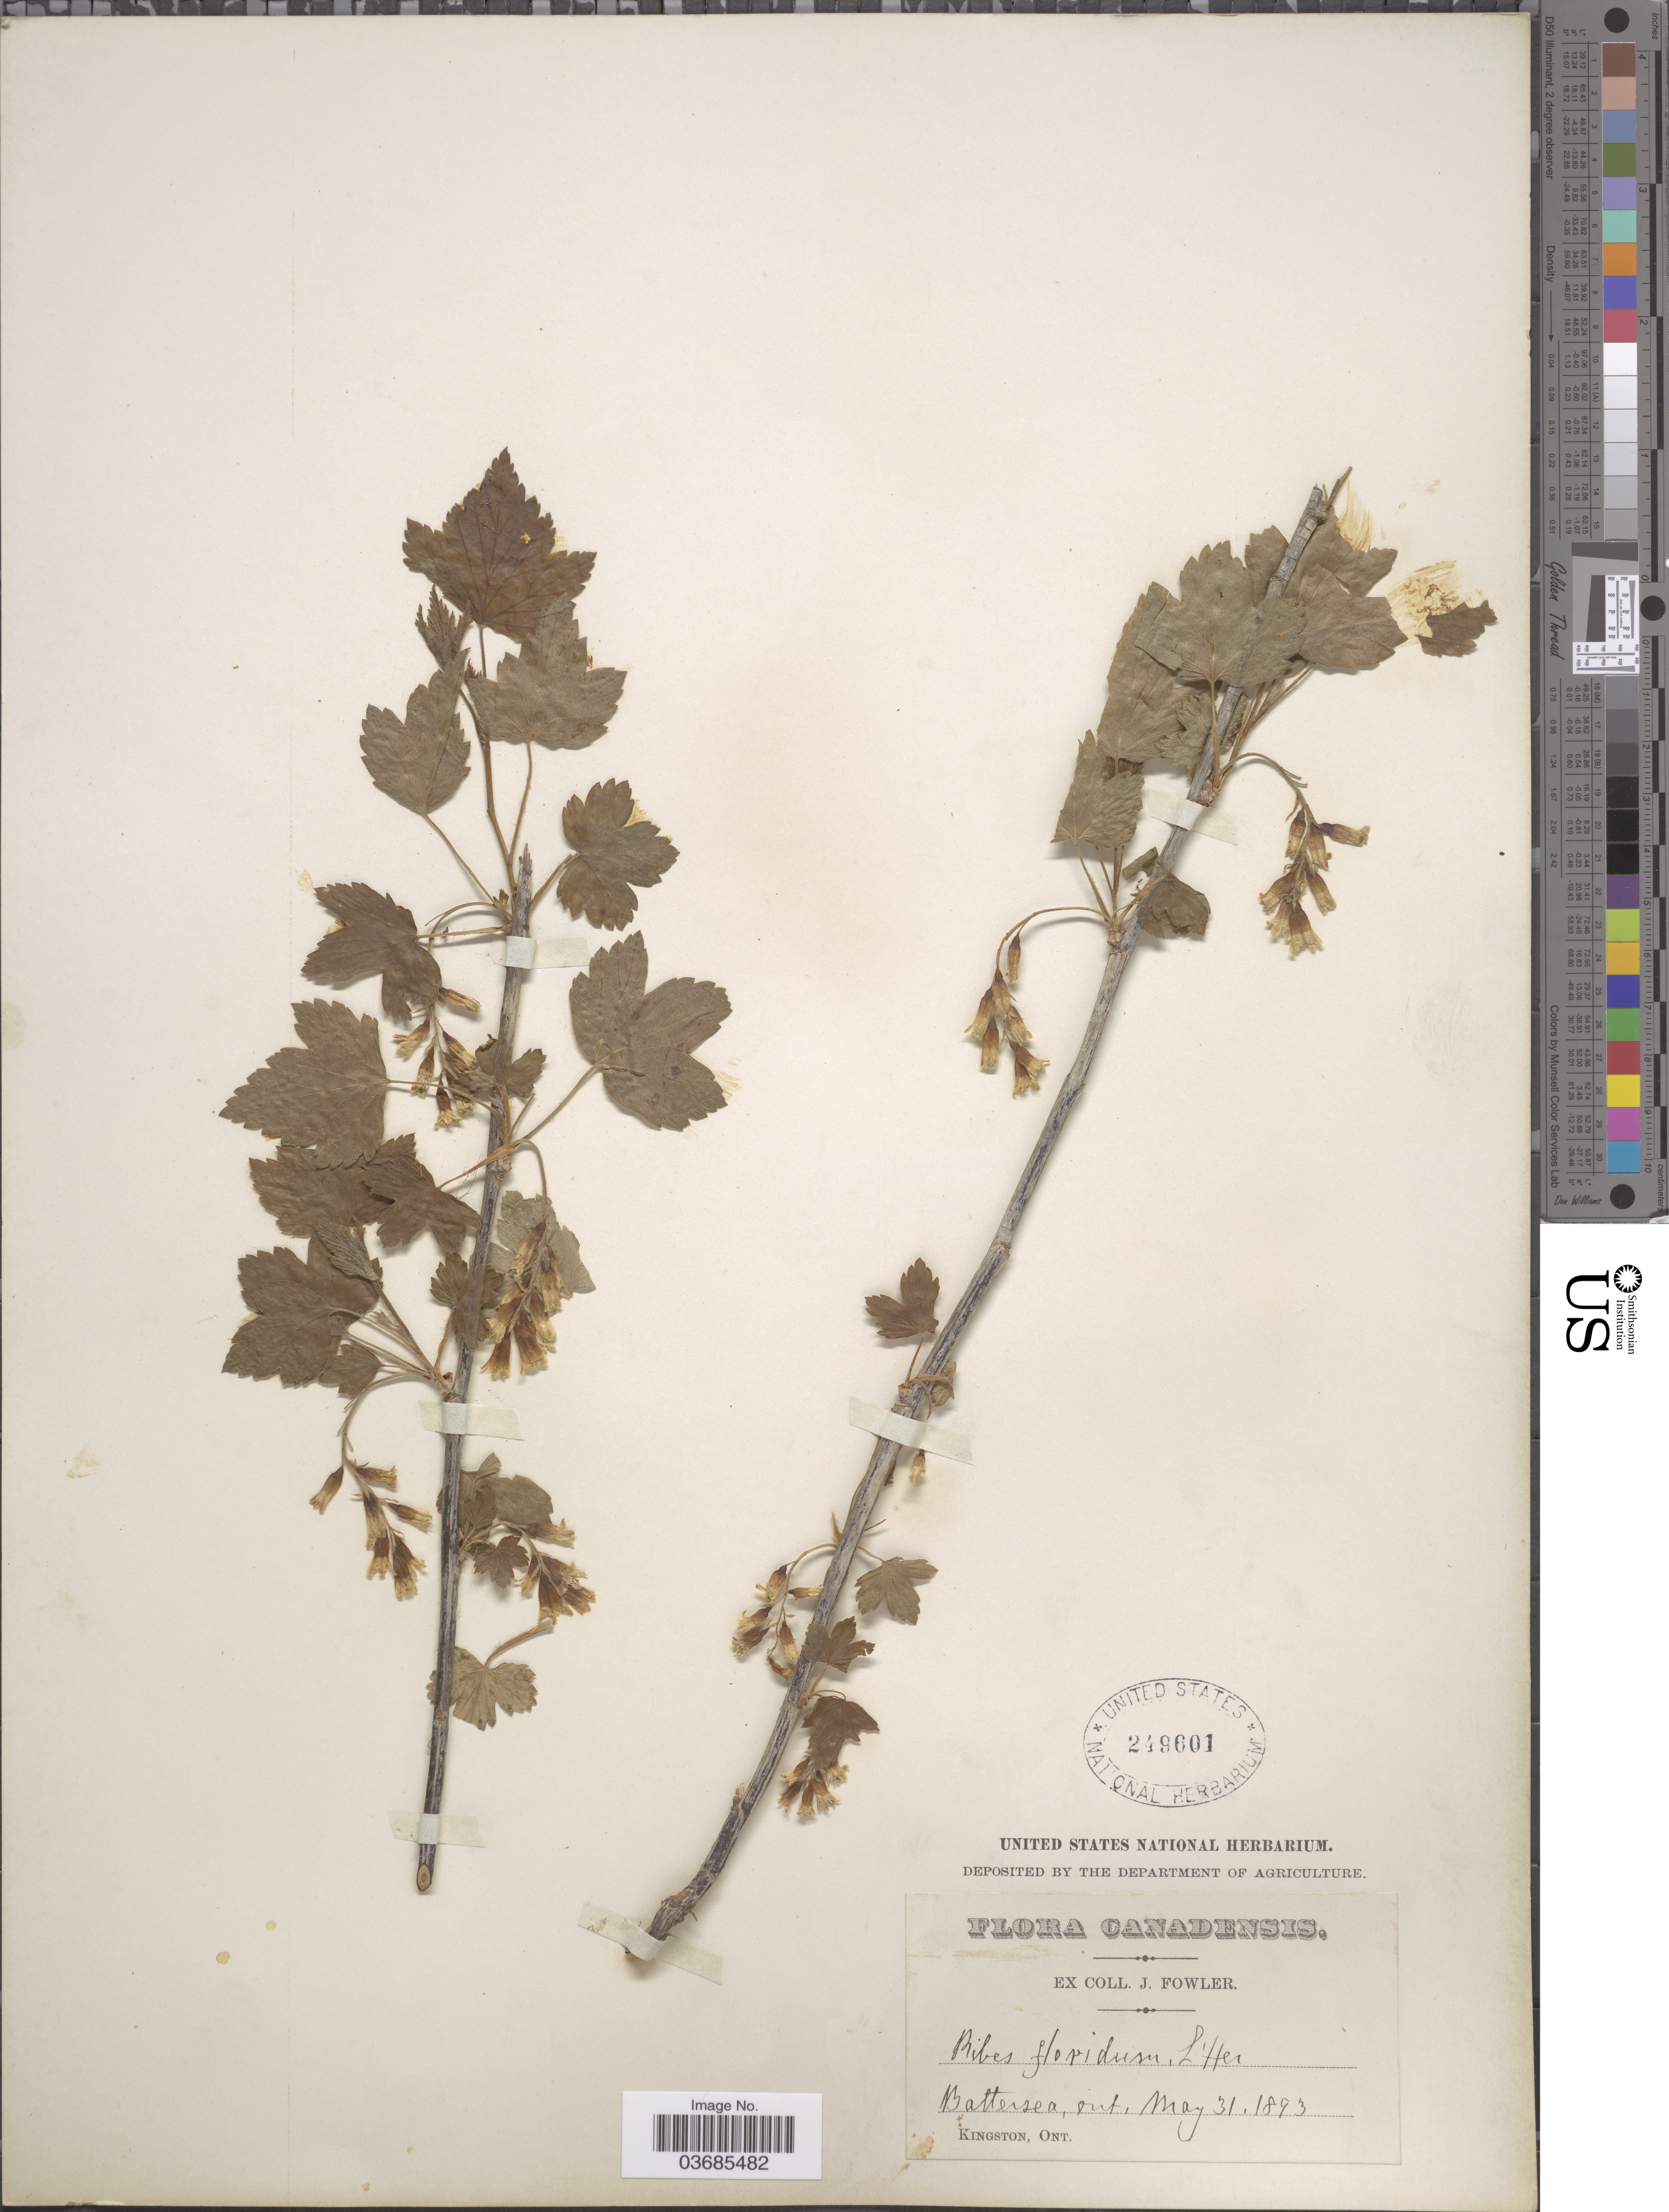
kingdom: Plantae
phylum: Tracheophyta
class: Magnoliopsida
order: Saxifragales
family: Grossulariaceae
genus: Ribes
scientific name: Ribes americanum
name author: Mill.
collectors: J. Fowler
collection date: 1893-05-31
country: Canada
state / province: Ontario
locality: Battersea.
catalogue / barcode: US 249601